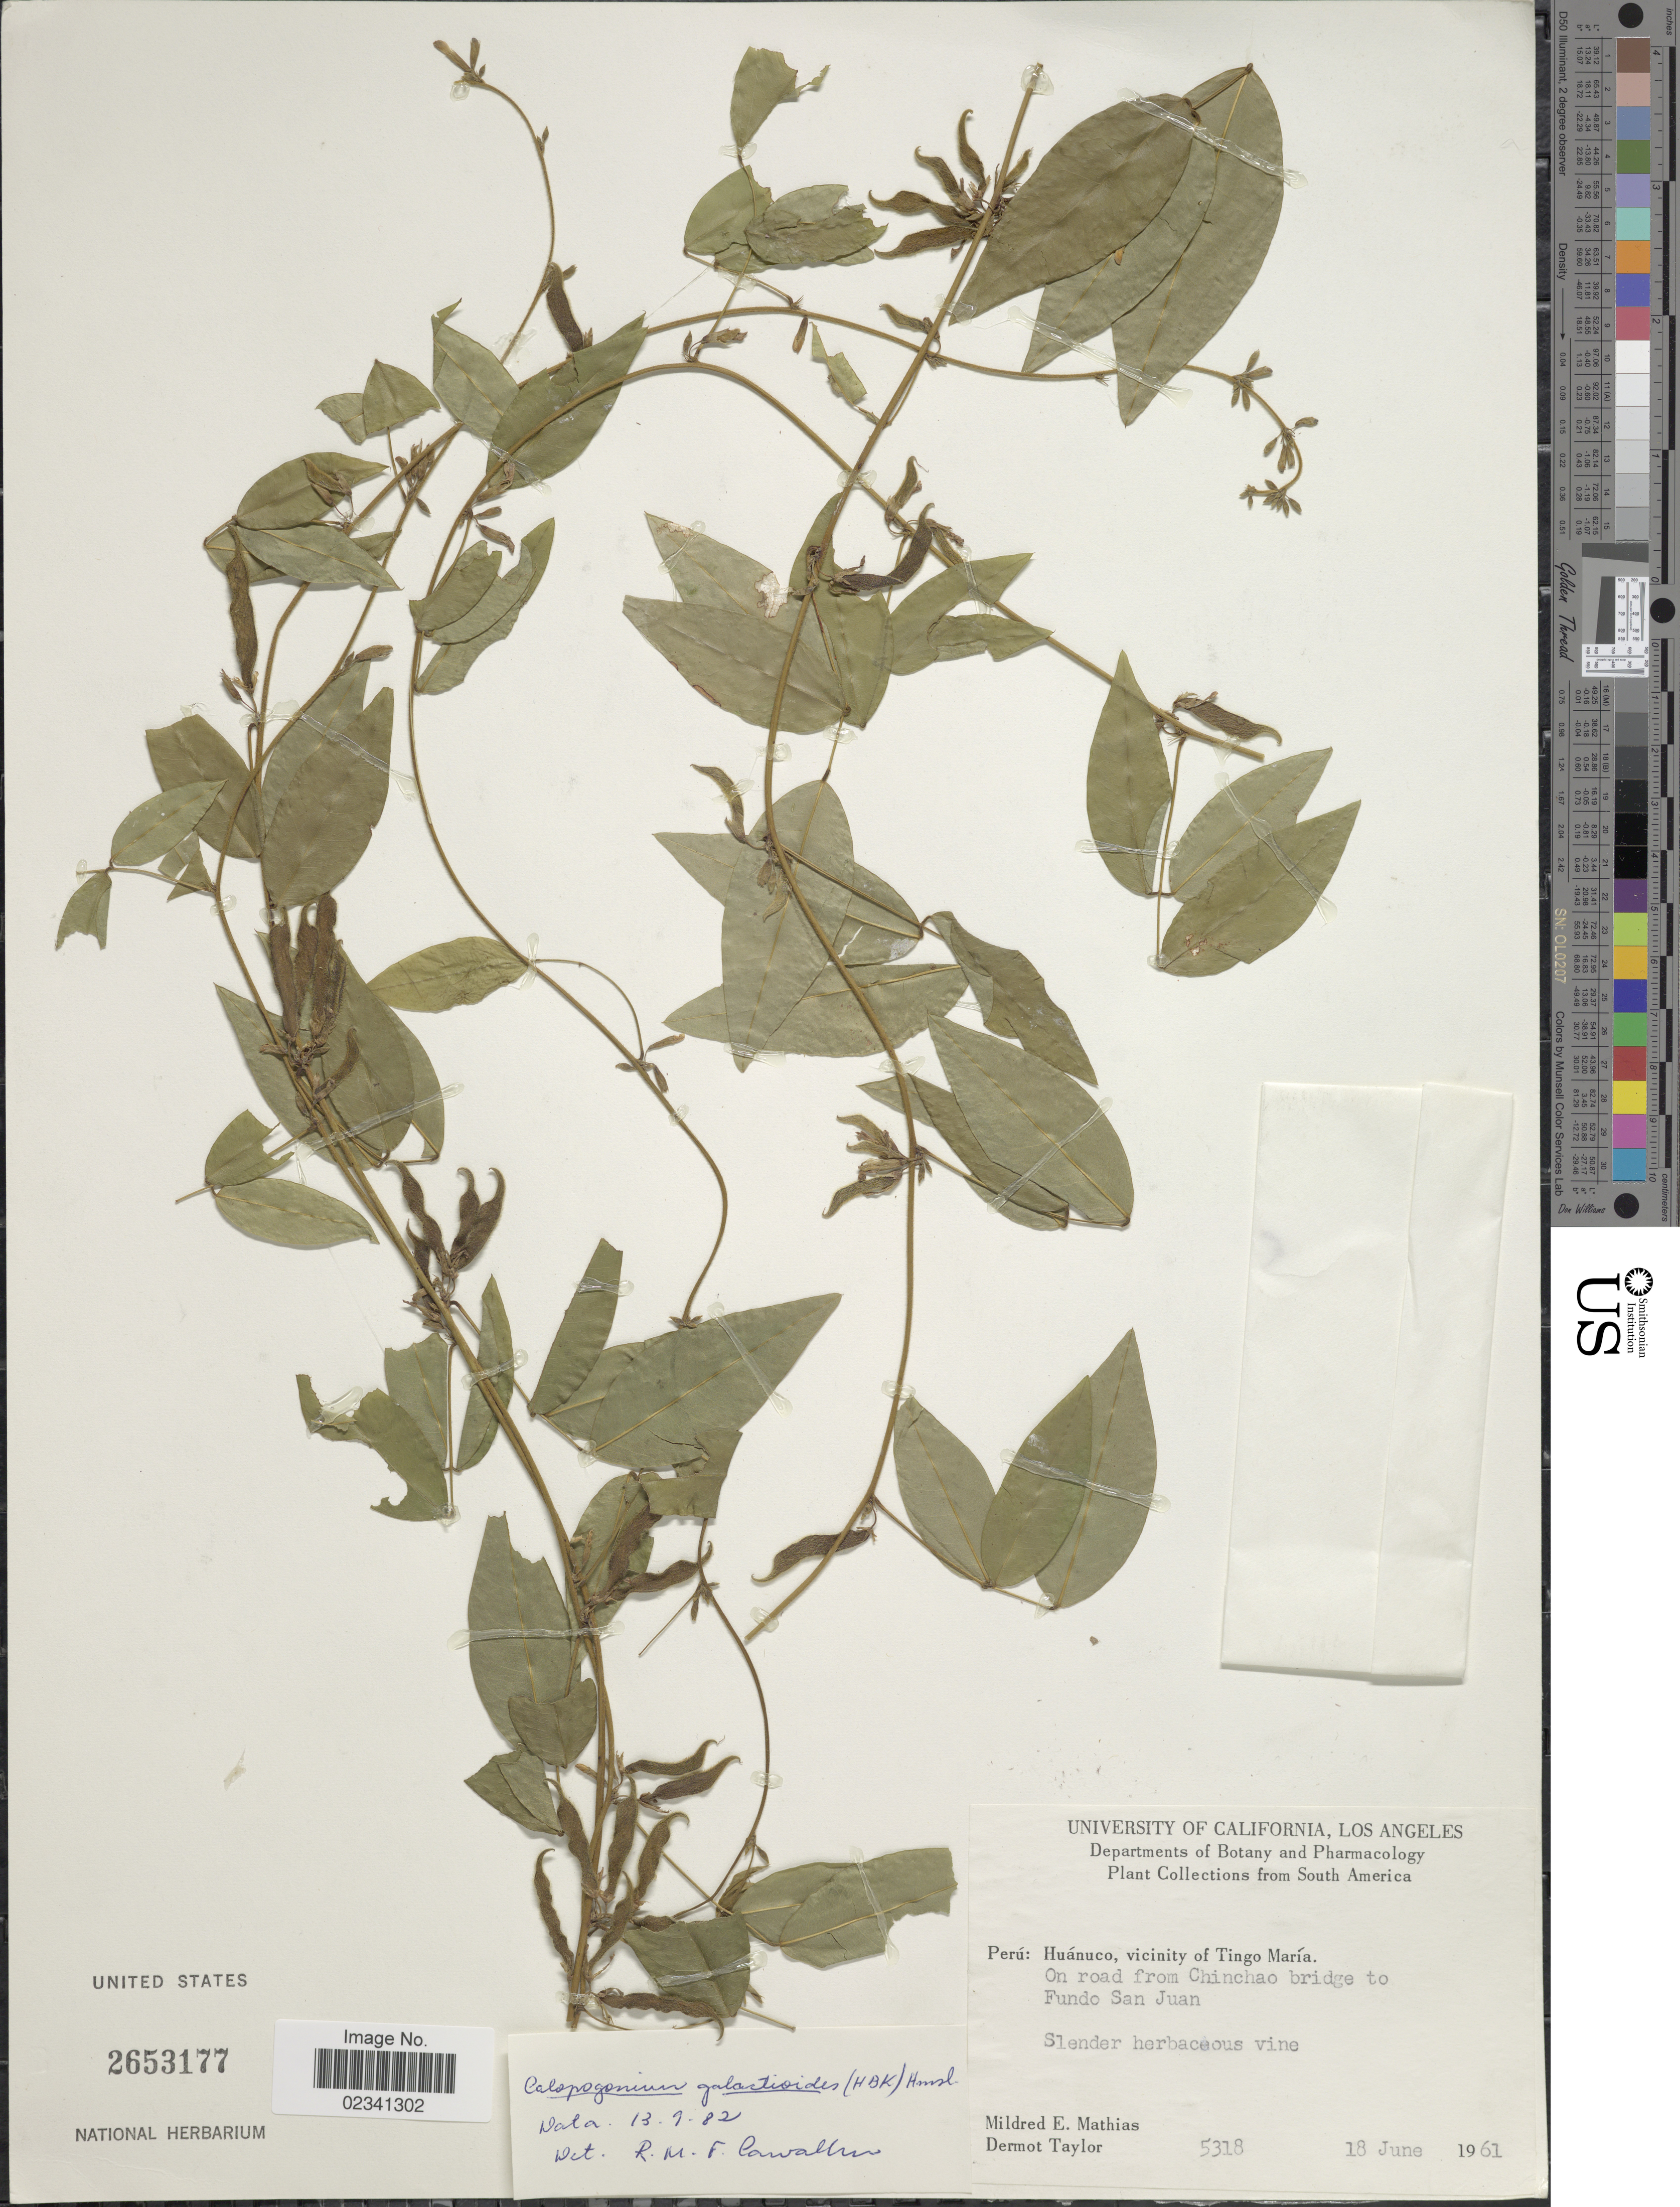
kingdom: Plantae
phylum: Tracheophyta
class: Magnoliopsida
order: Fabales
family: Fabaceae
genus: Calopogonium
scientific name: Calopogonium galactioides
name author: (Kunth) Hemsl.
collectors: M. E. Mathias & D. Taylor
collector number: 5318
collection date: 1961-06-18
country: Peru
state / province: Huánuco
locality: Vicinity of Tingo Maria, On road from Chinchao bridge to Fundo San Juan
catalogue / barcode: US 2653177